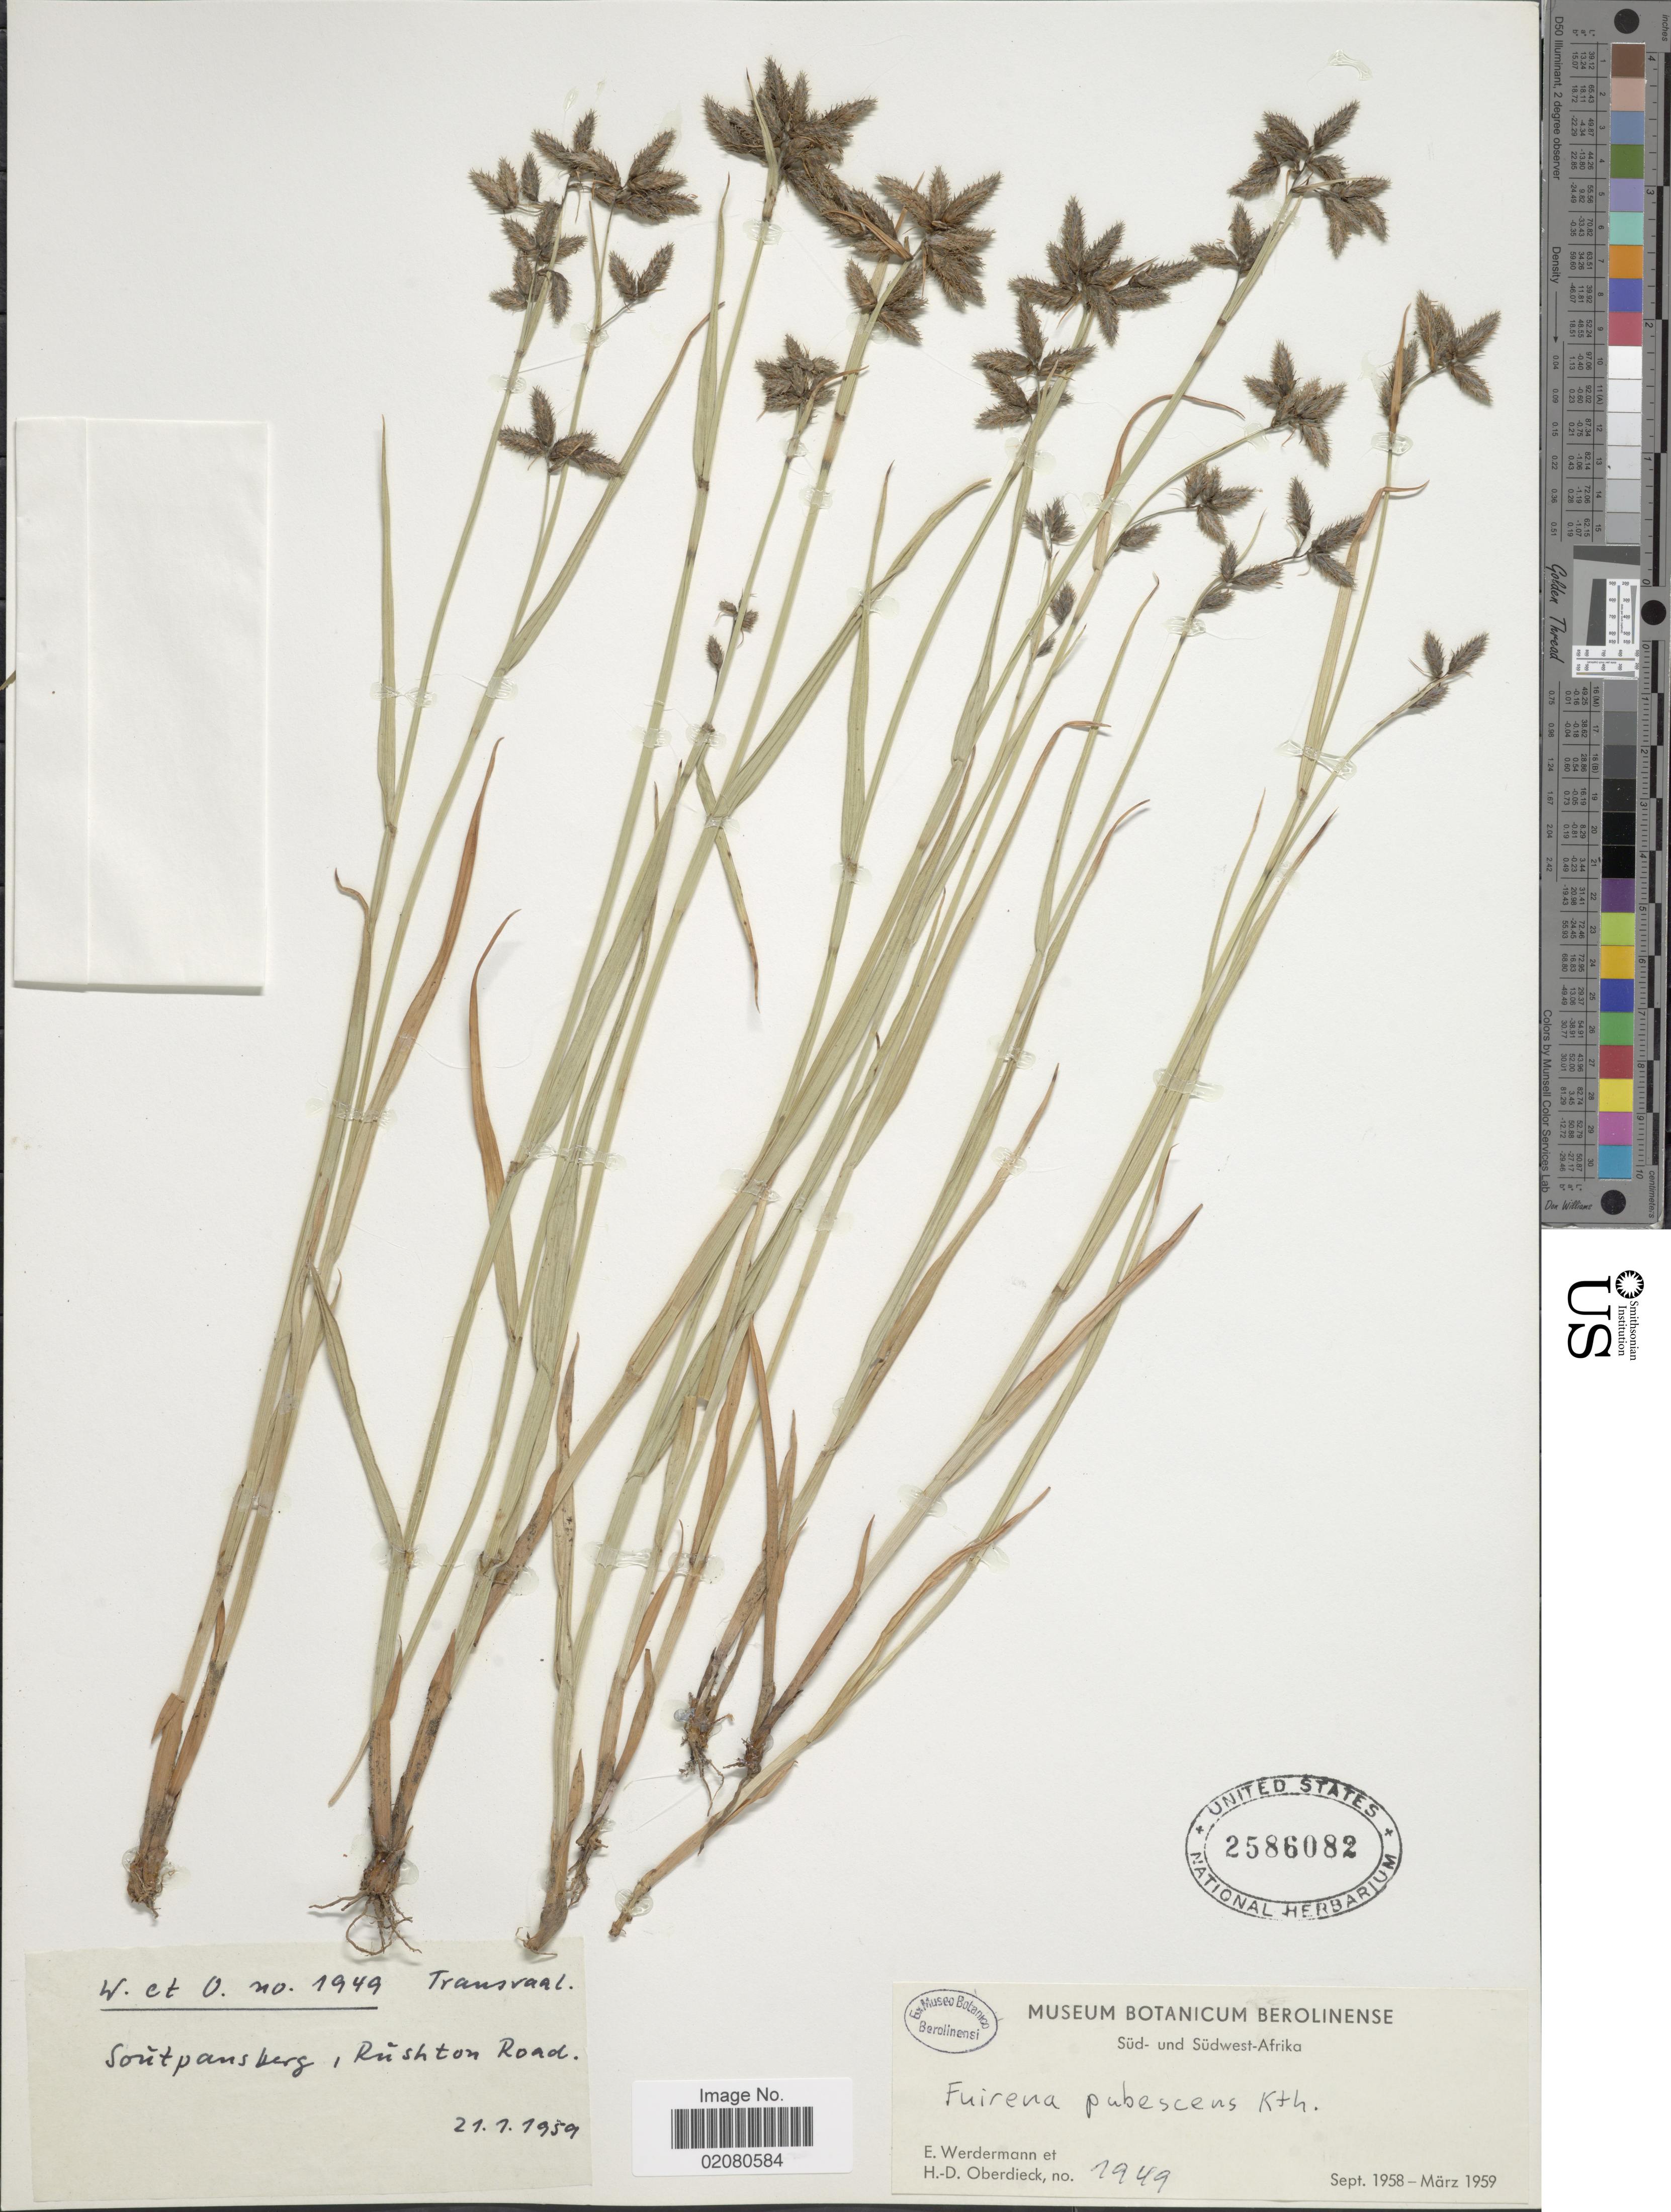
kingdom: Plantae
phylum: Tracheophyta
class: Liliopsida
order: Poales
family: Cyperaceae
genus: Fuirena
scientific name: Fuirena pubescens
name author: (Poir.) Kunth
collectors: H. Oberdieck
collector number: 1949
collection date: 1958-09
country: South Africa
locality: Sud-und Sudwest-Afrika.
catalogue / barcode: US 2586082